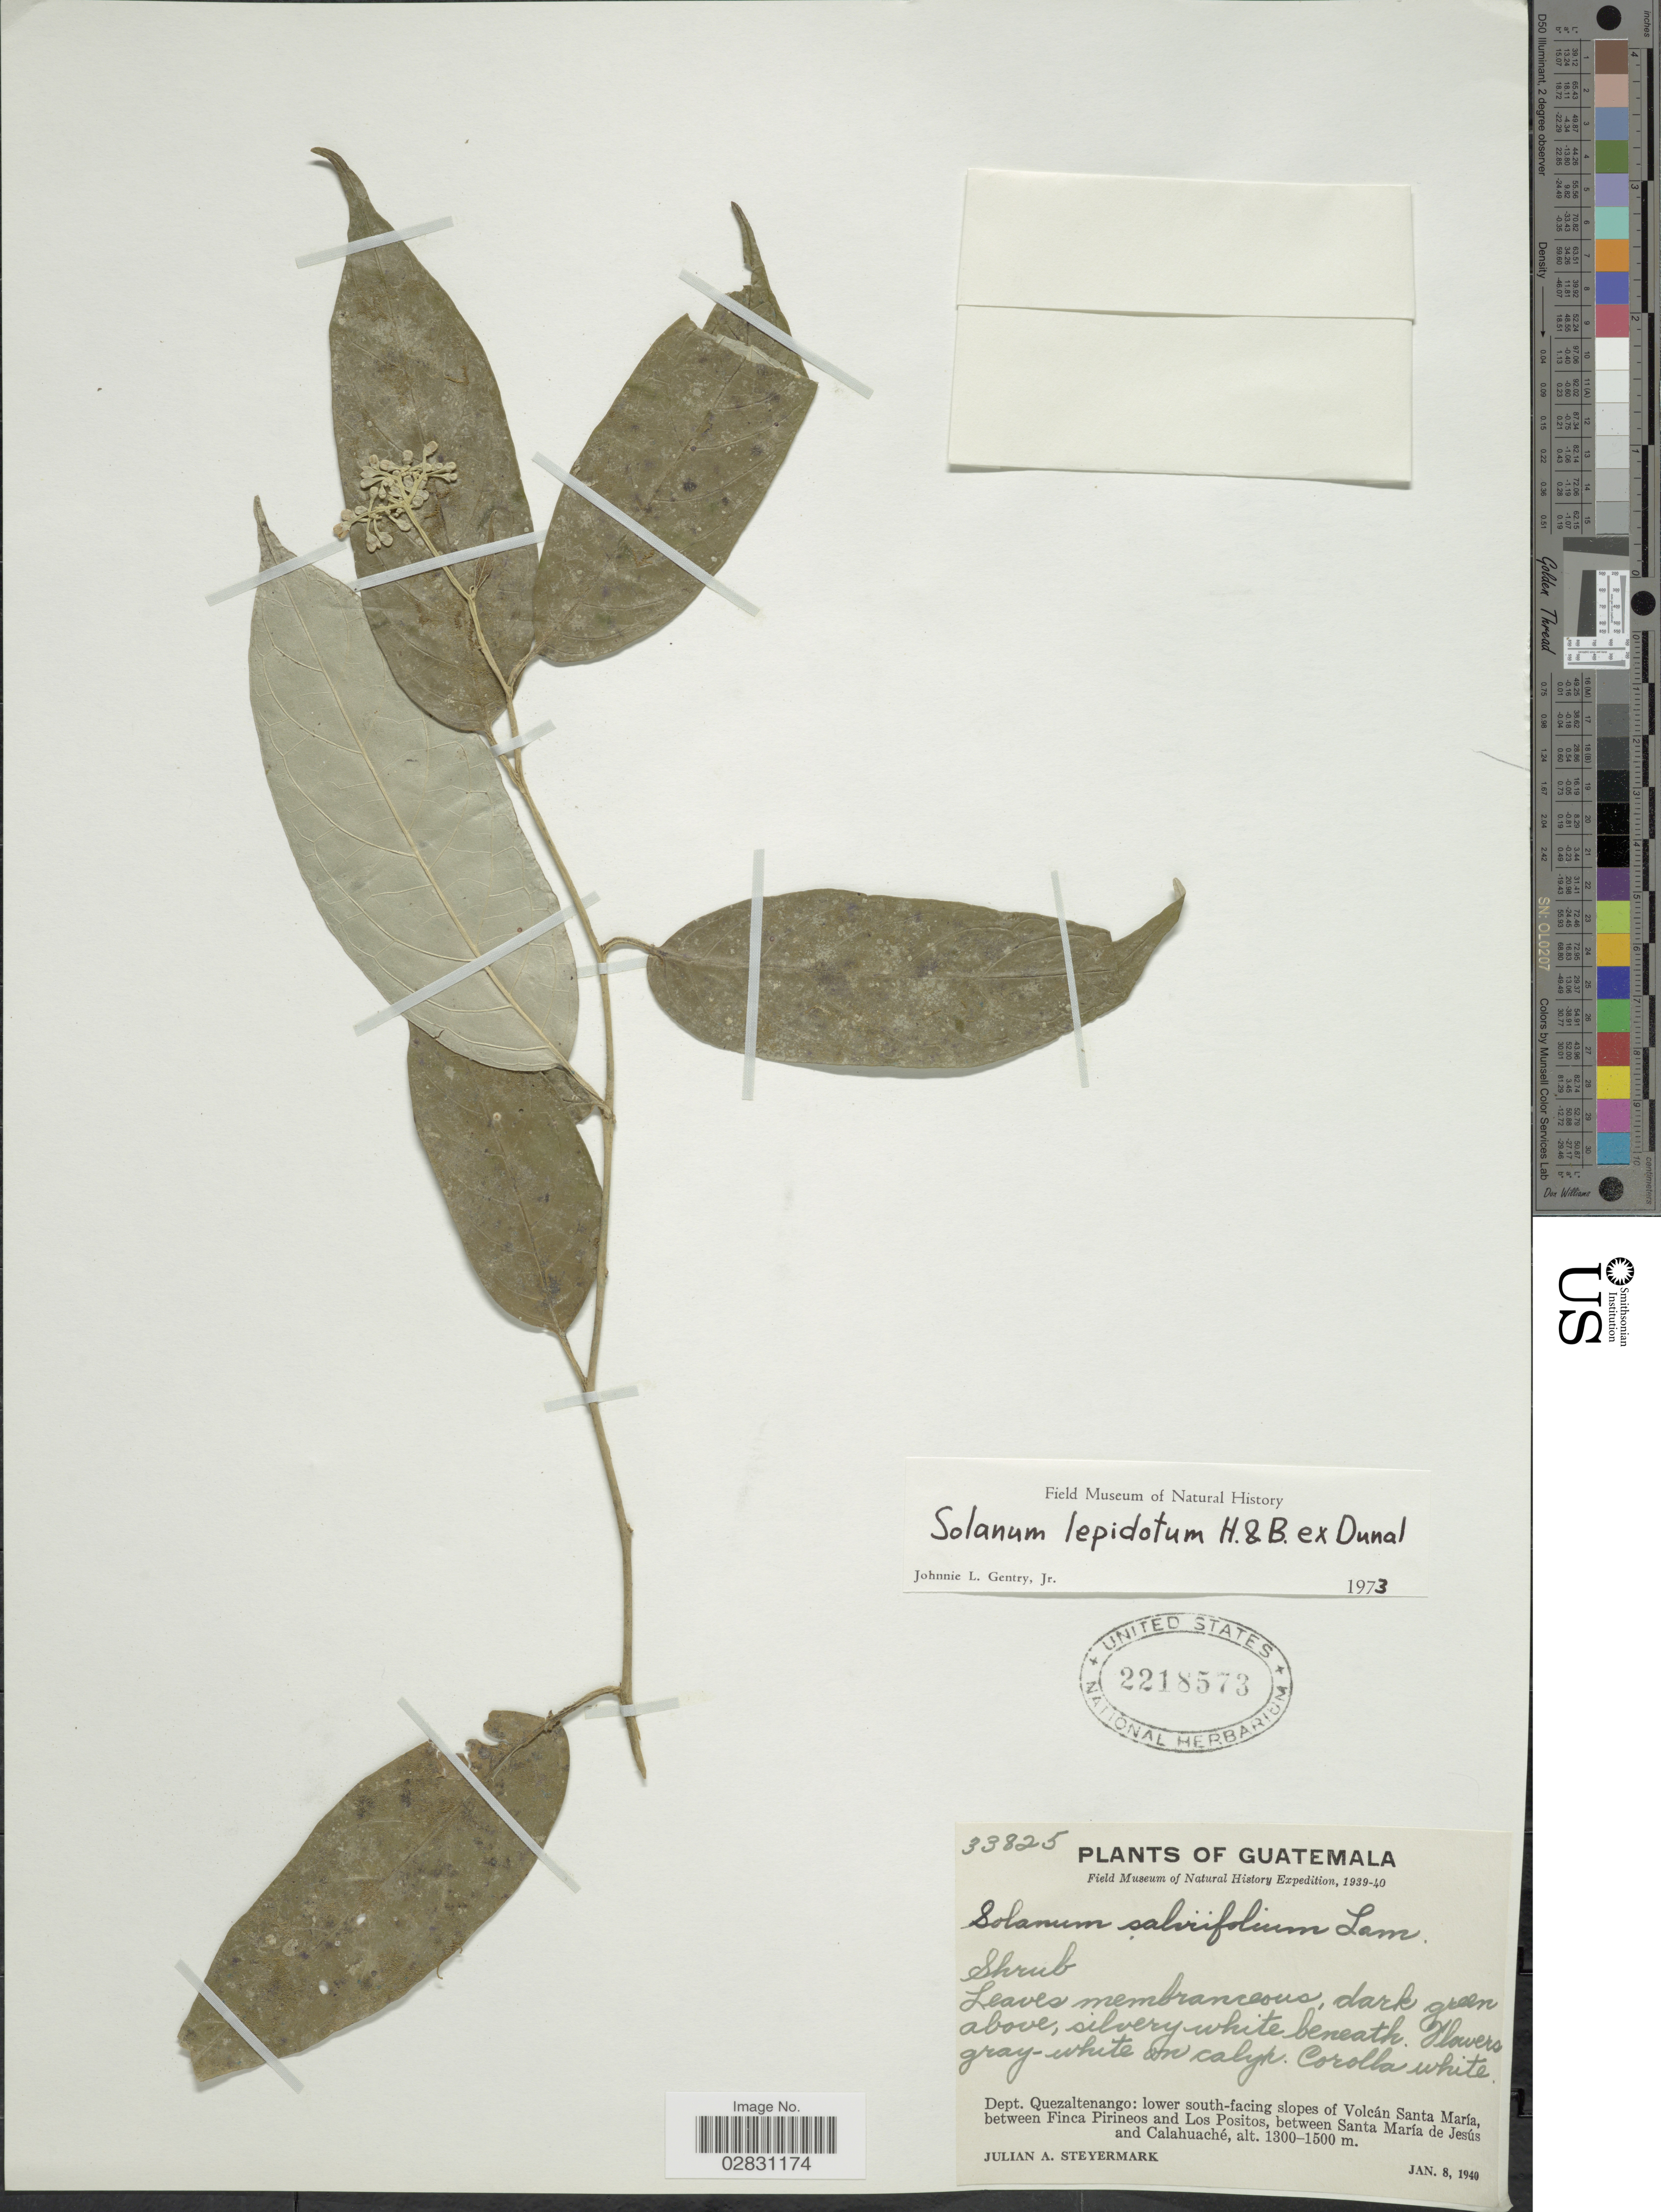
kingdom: Plantae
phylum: Tracheophyta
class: Magnoliopsida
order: Solanales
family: Solanaceae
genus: Solanum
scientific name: Solanum lepidotum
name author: Humb. & Bonpl. ex Dunal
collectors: J. Steyermark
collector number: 33825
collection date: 1940-01-08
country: Guatemala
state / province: Quetzaltenango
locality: Dept. Quezaltenango: lower south-facing slopes of Volcán Santa María, between Finca Pirineos and Los Positos, between Santa María de Jesús and Calahuaché.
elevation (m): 1300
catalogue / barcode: US 2218573